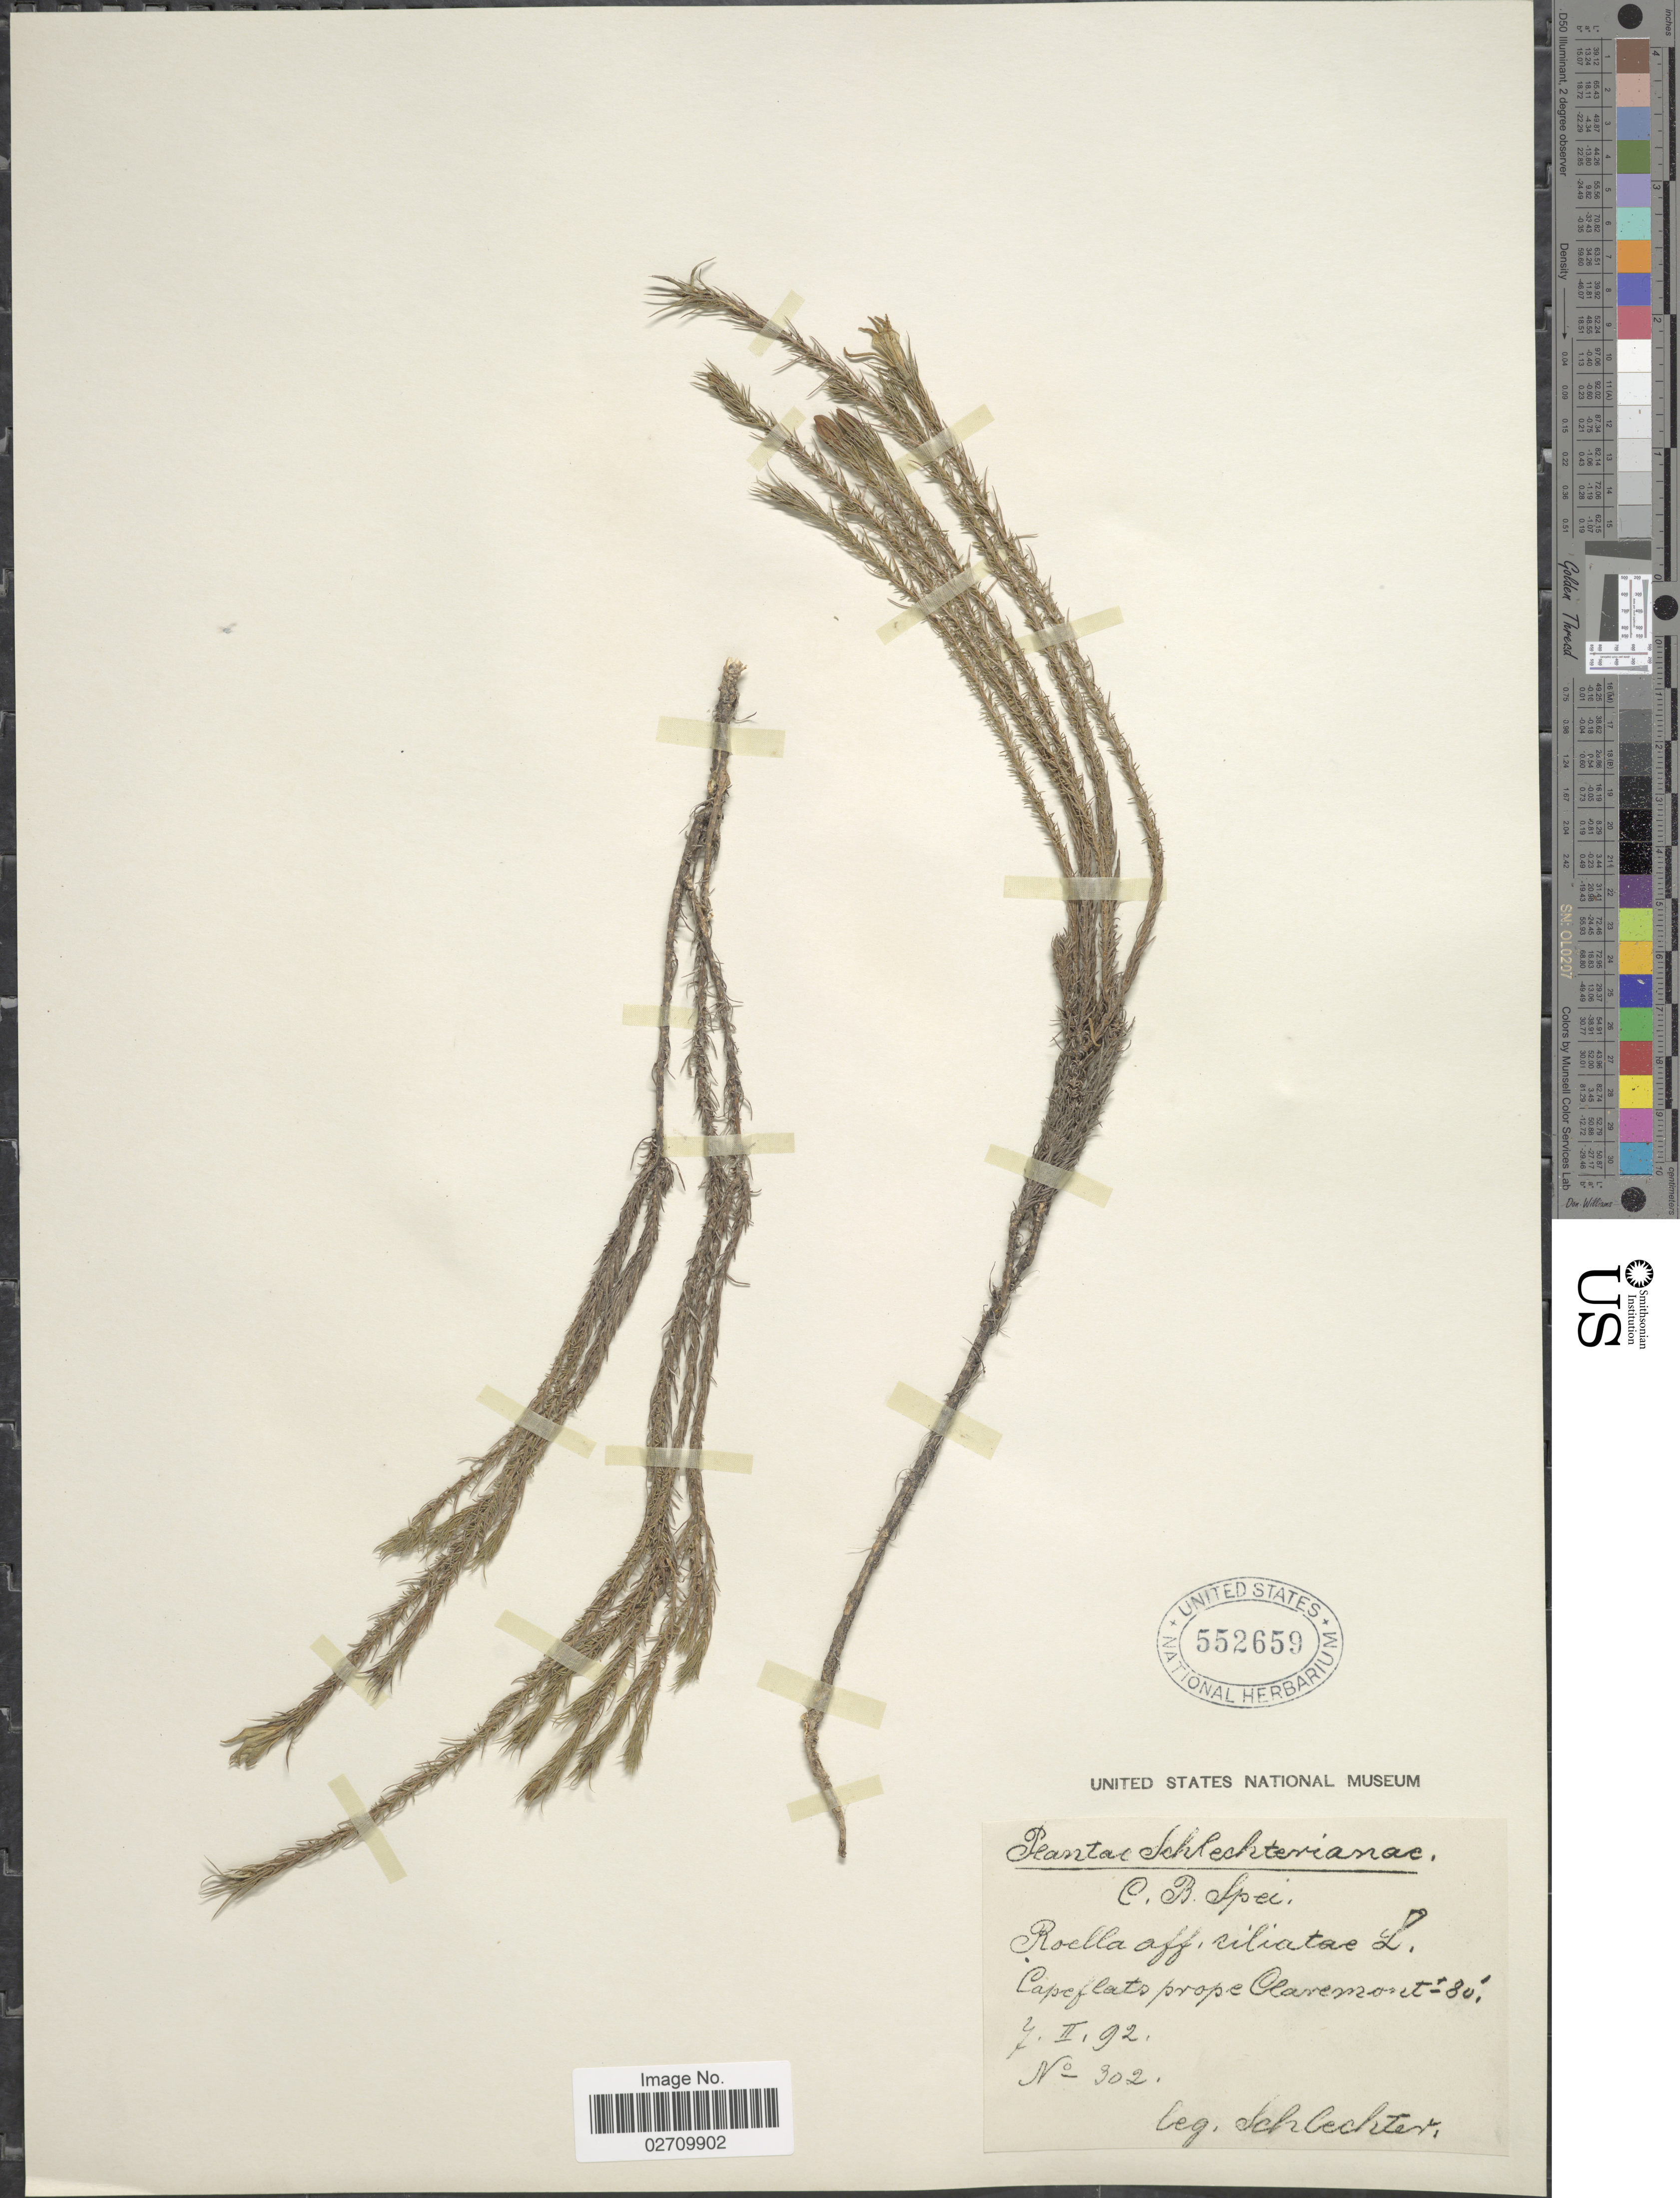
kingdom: Plantae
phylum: Tracheophyta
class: Magnoliopsida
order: Asterales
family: Campanulaceae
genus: Roella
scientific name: Roella ciliata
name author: L.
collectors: Schlechter, --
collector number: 302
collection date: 1892-02-07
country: South Africa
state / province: Western Cape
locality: Capeflats prope Claremont.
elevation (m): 24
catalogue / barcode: US 552659